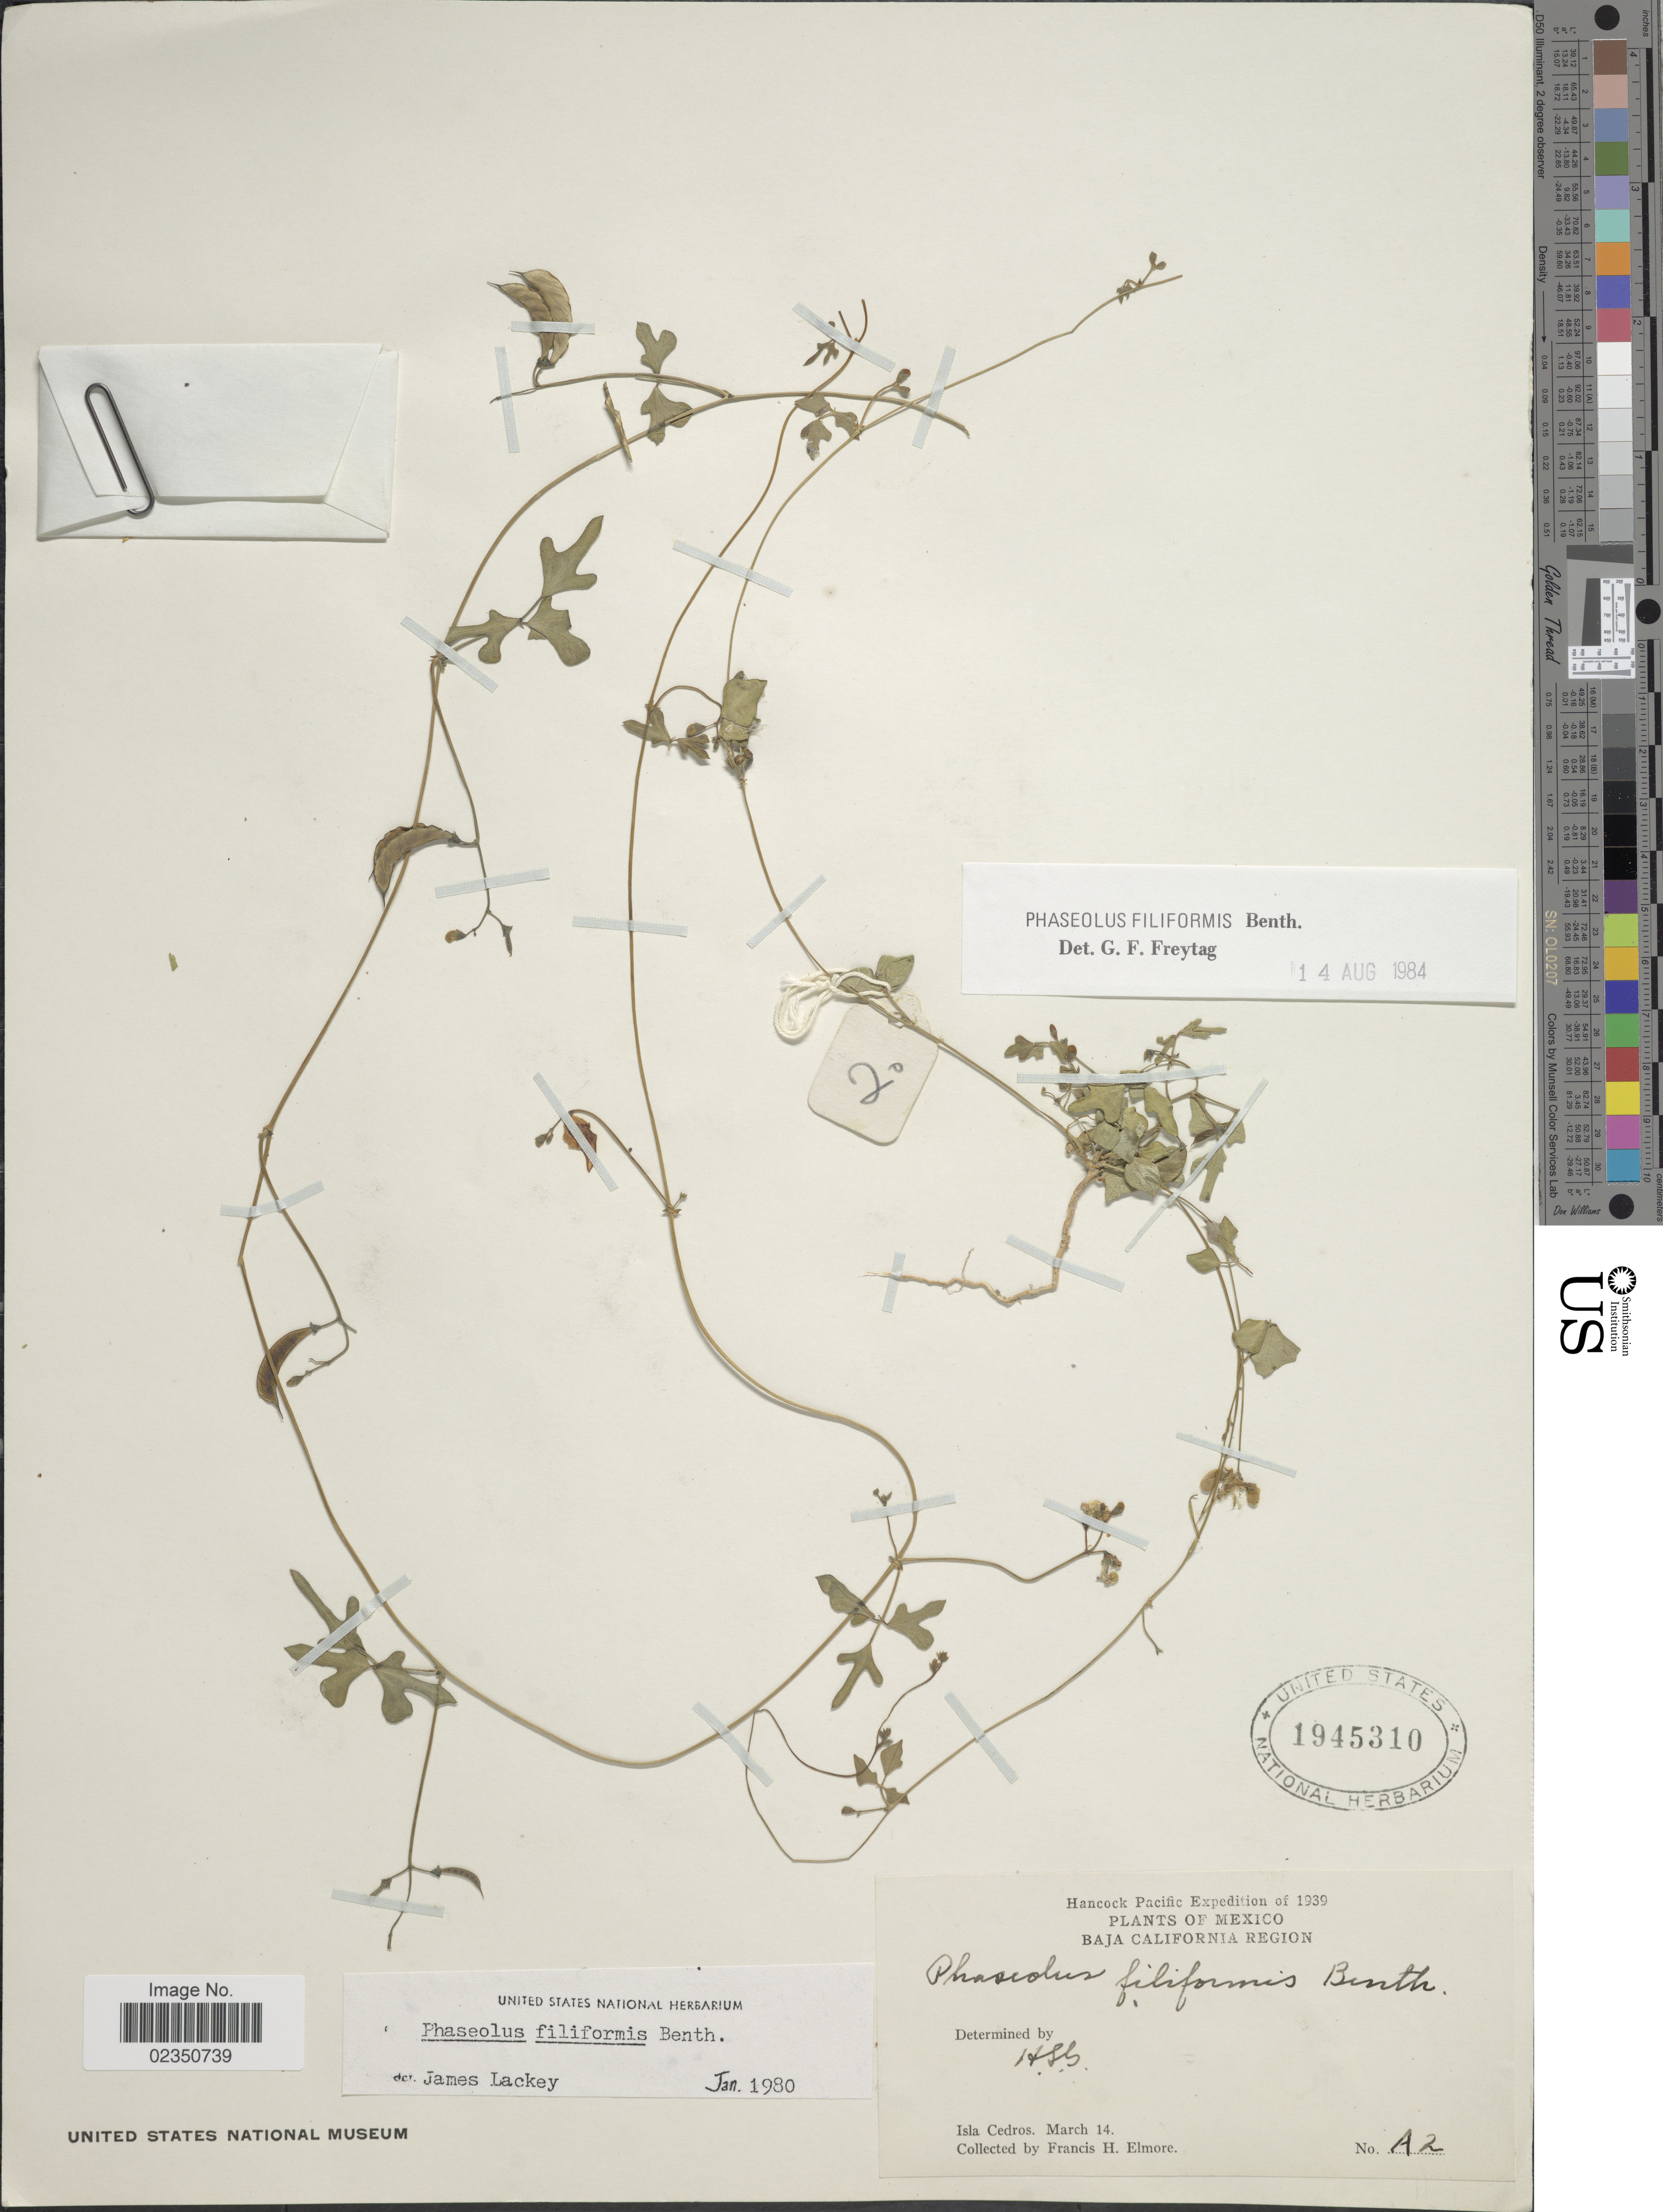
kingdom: Plantae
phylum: Tracheophyta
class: Magnoliopsida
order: Fabales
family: Fabaceae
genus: Phaseolus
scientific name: Phaseolus filiformis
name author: Benth.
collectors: F. H. Elmore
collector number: A2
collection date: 1939-03-14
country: Mexico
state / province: Baja California Norte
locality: Isla Cedros, Hancock Pacific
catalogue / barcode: US 1945310